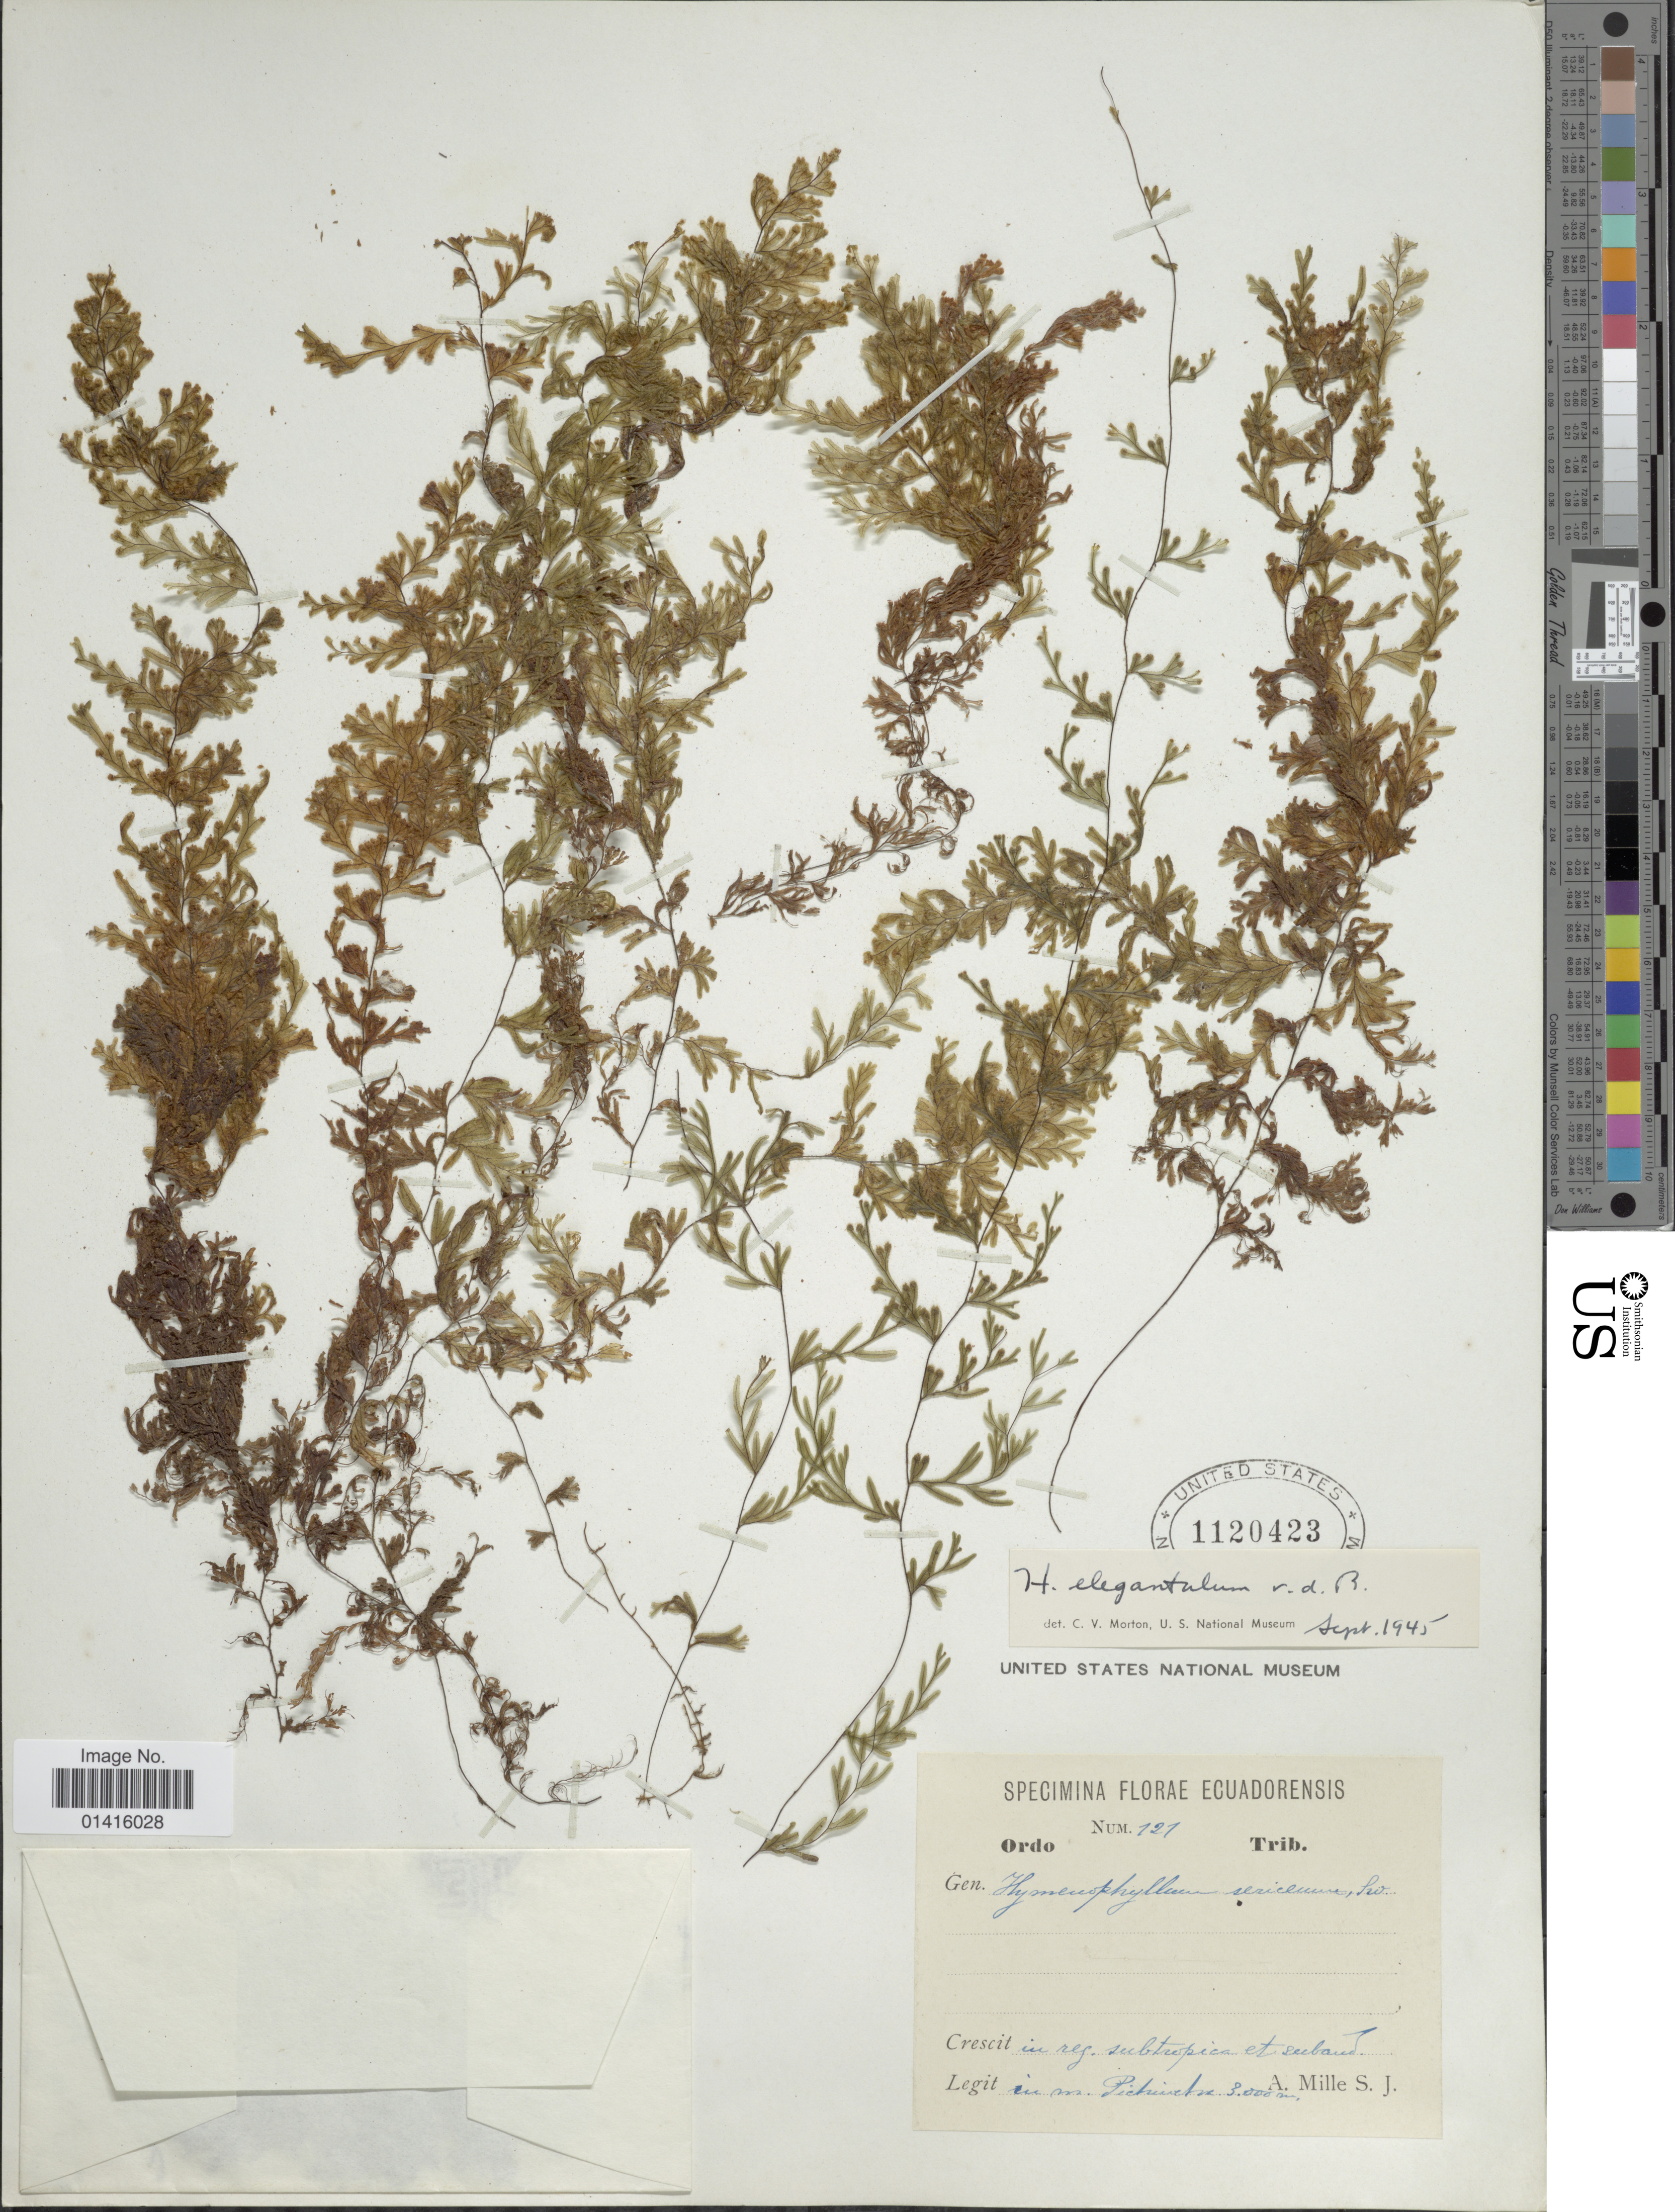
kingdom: Plantae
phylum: Tracheophyta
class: Polypodiopsida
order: Hymenophyllales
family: Hymenophyllaceae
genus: Hymenophyllum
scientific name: Hymenophyllum elegantulum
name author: Bosch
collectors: A. Mille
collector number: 121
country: Ecuador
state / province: Pichincha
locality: In reg. subtropica et suband, in Pichincha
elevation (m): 3000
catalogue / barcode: US 1120423